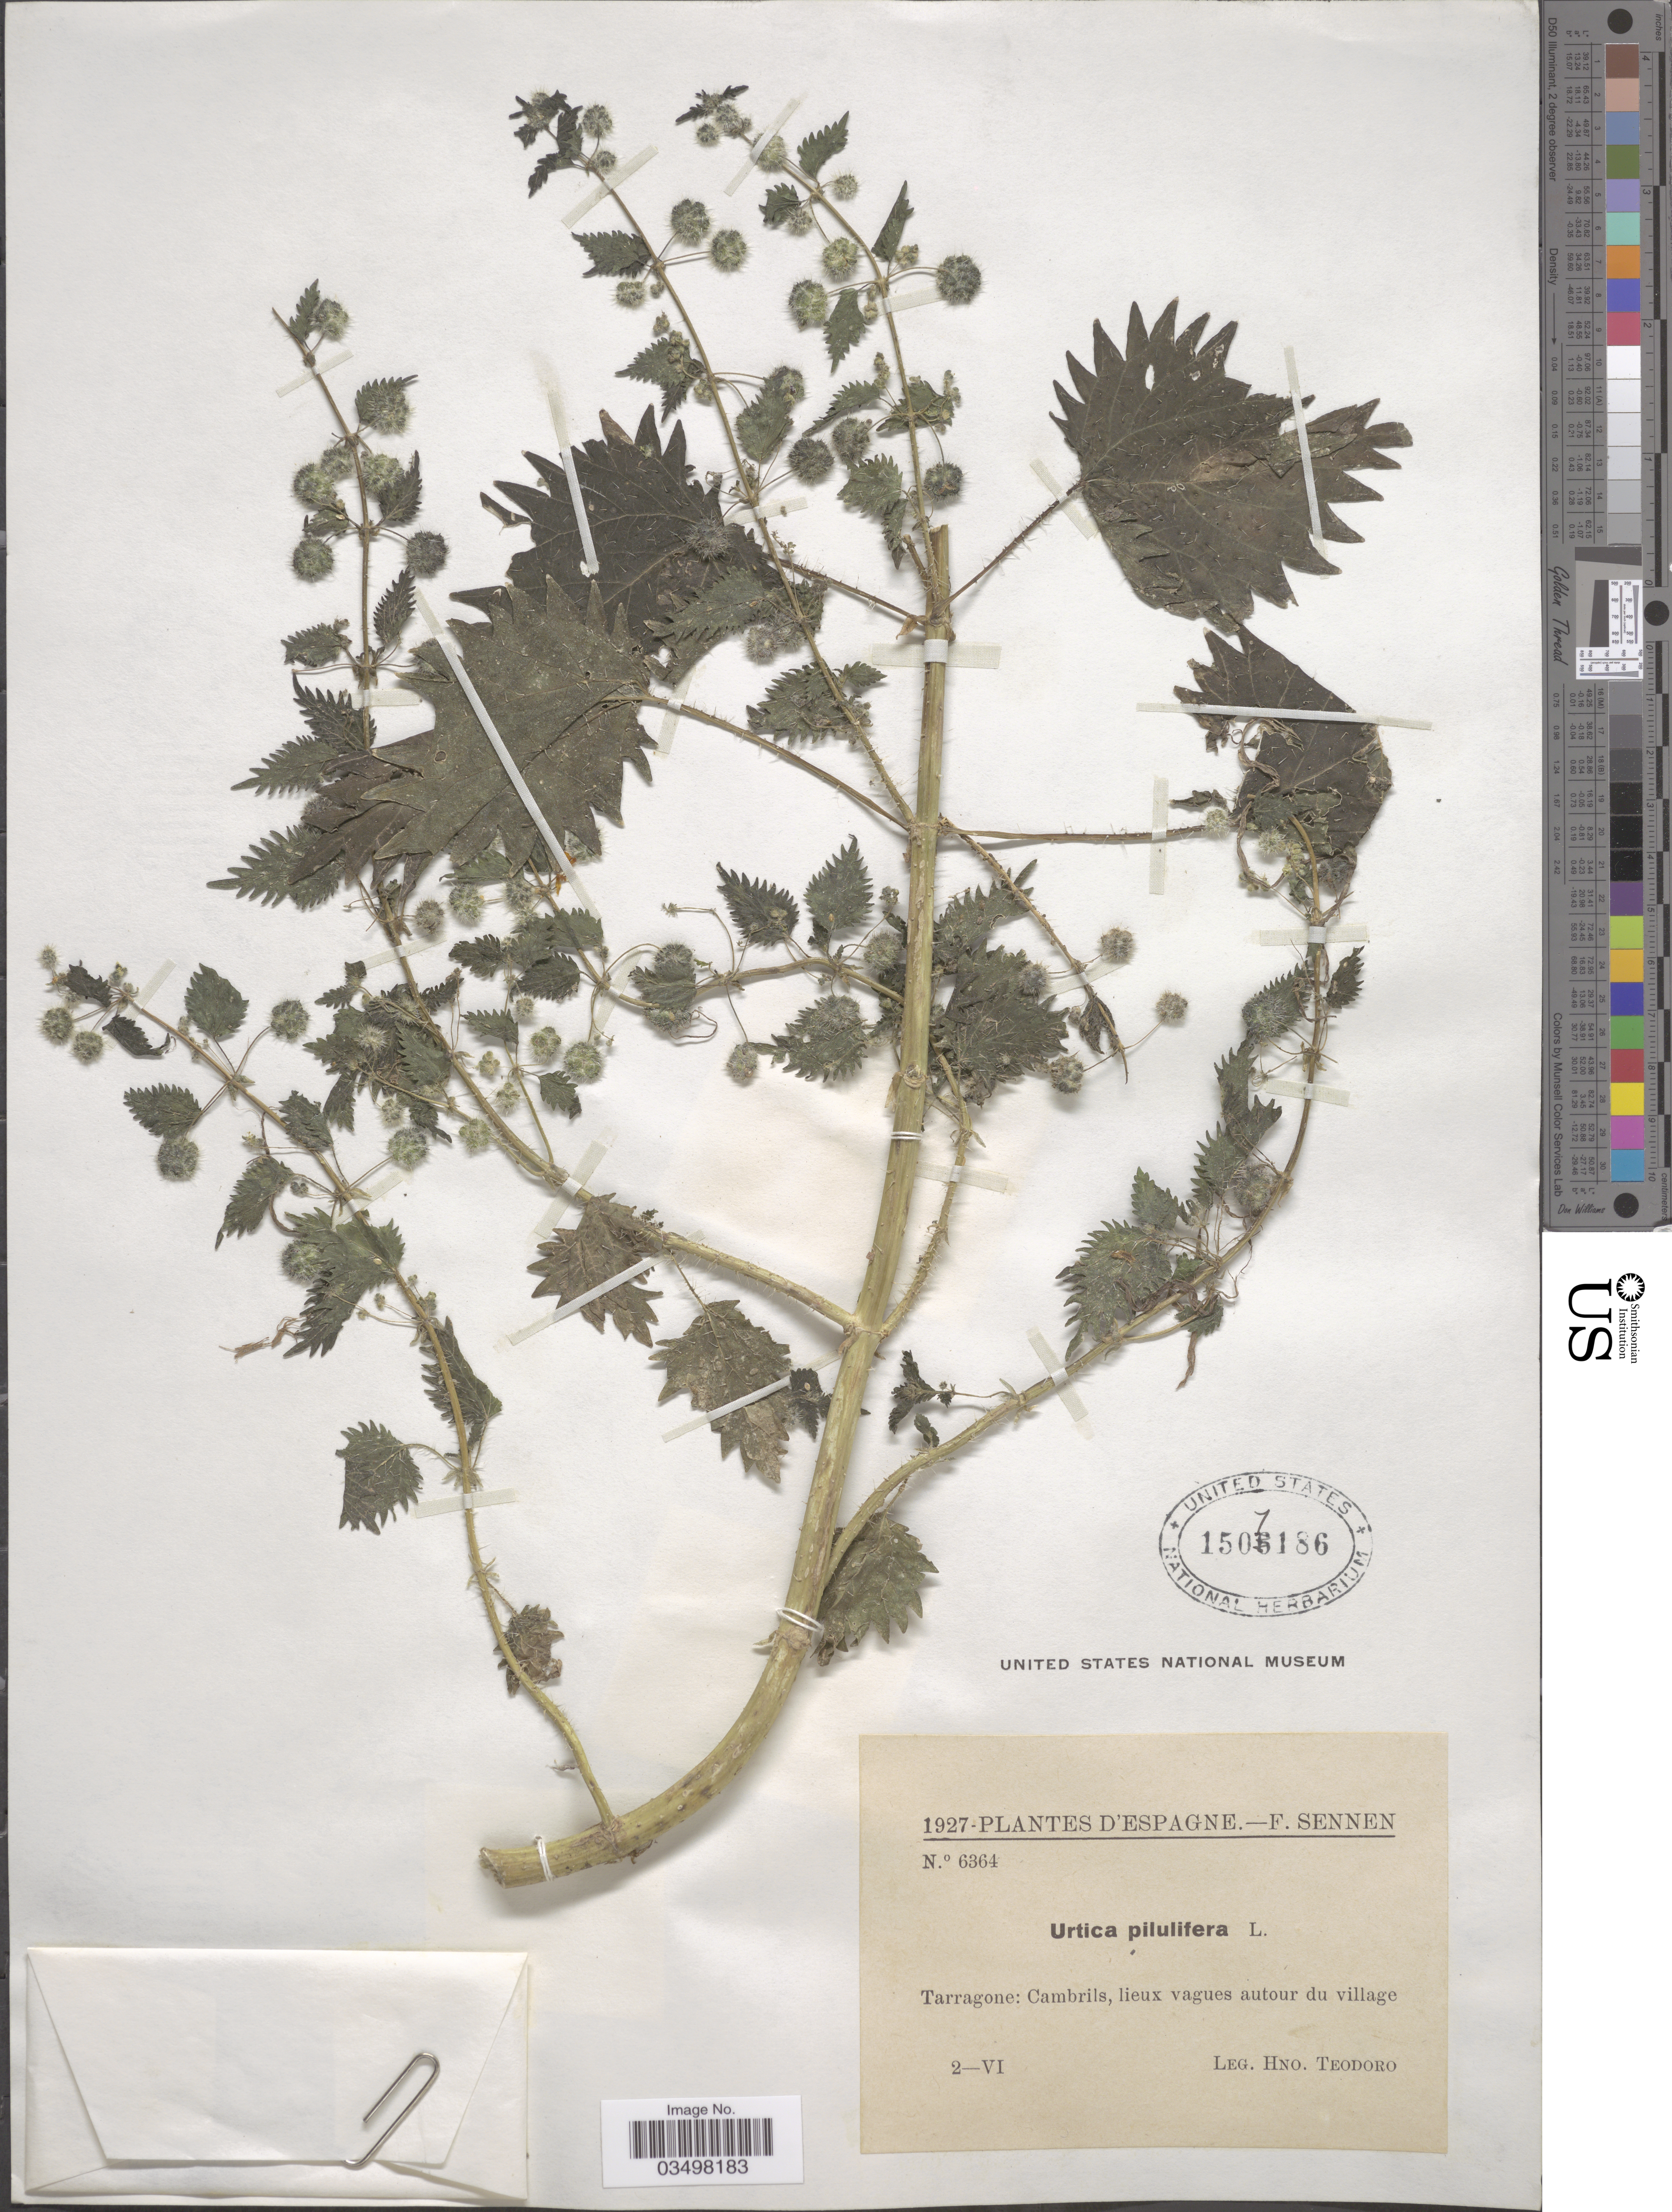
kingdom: Plantae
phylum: Tracheophyta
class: Magnoliopsida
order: Rosales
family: Urticaceae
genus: Urtica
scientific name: Urtica pilulifera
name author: L.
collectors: H. Teodoro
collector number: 6364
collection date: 1927-06-02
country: Spain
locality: Tarragone: Cambrils, lieux vagues autour du village.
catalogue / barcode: US 1507186